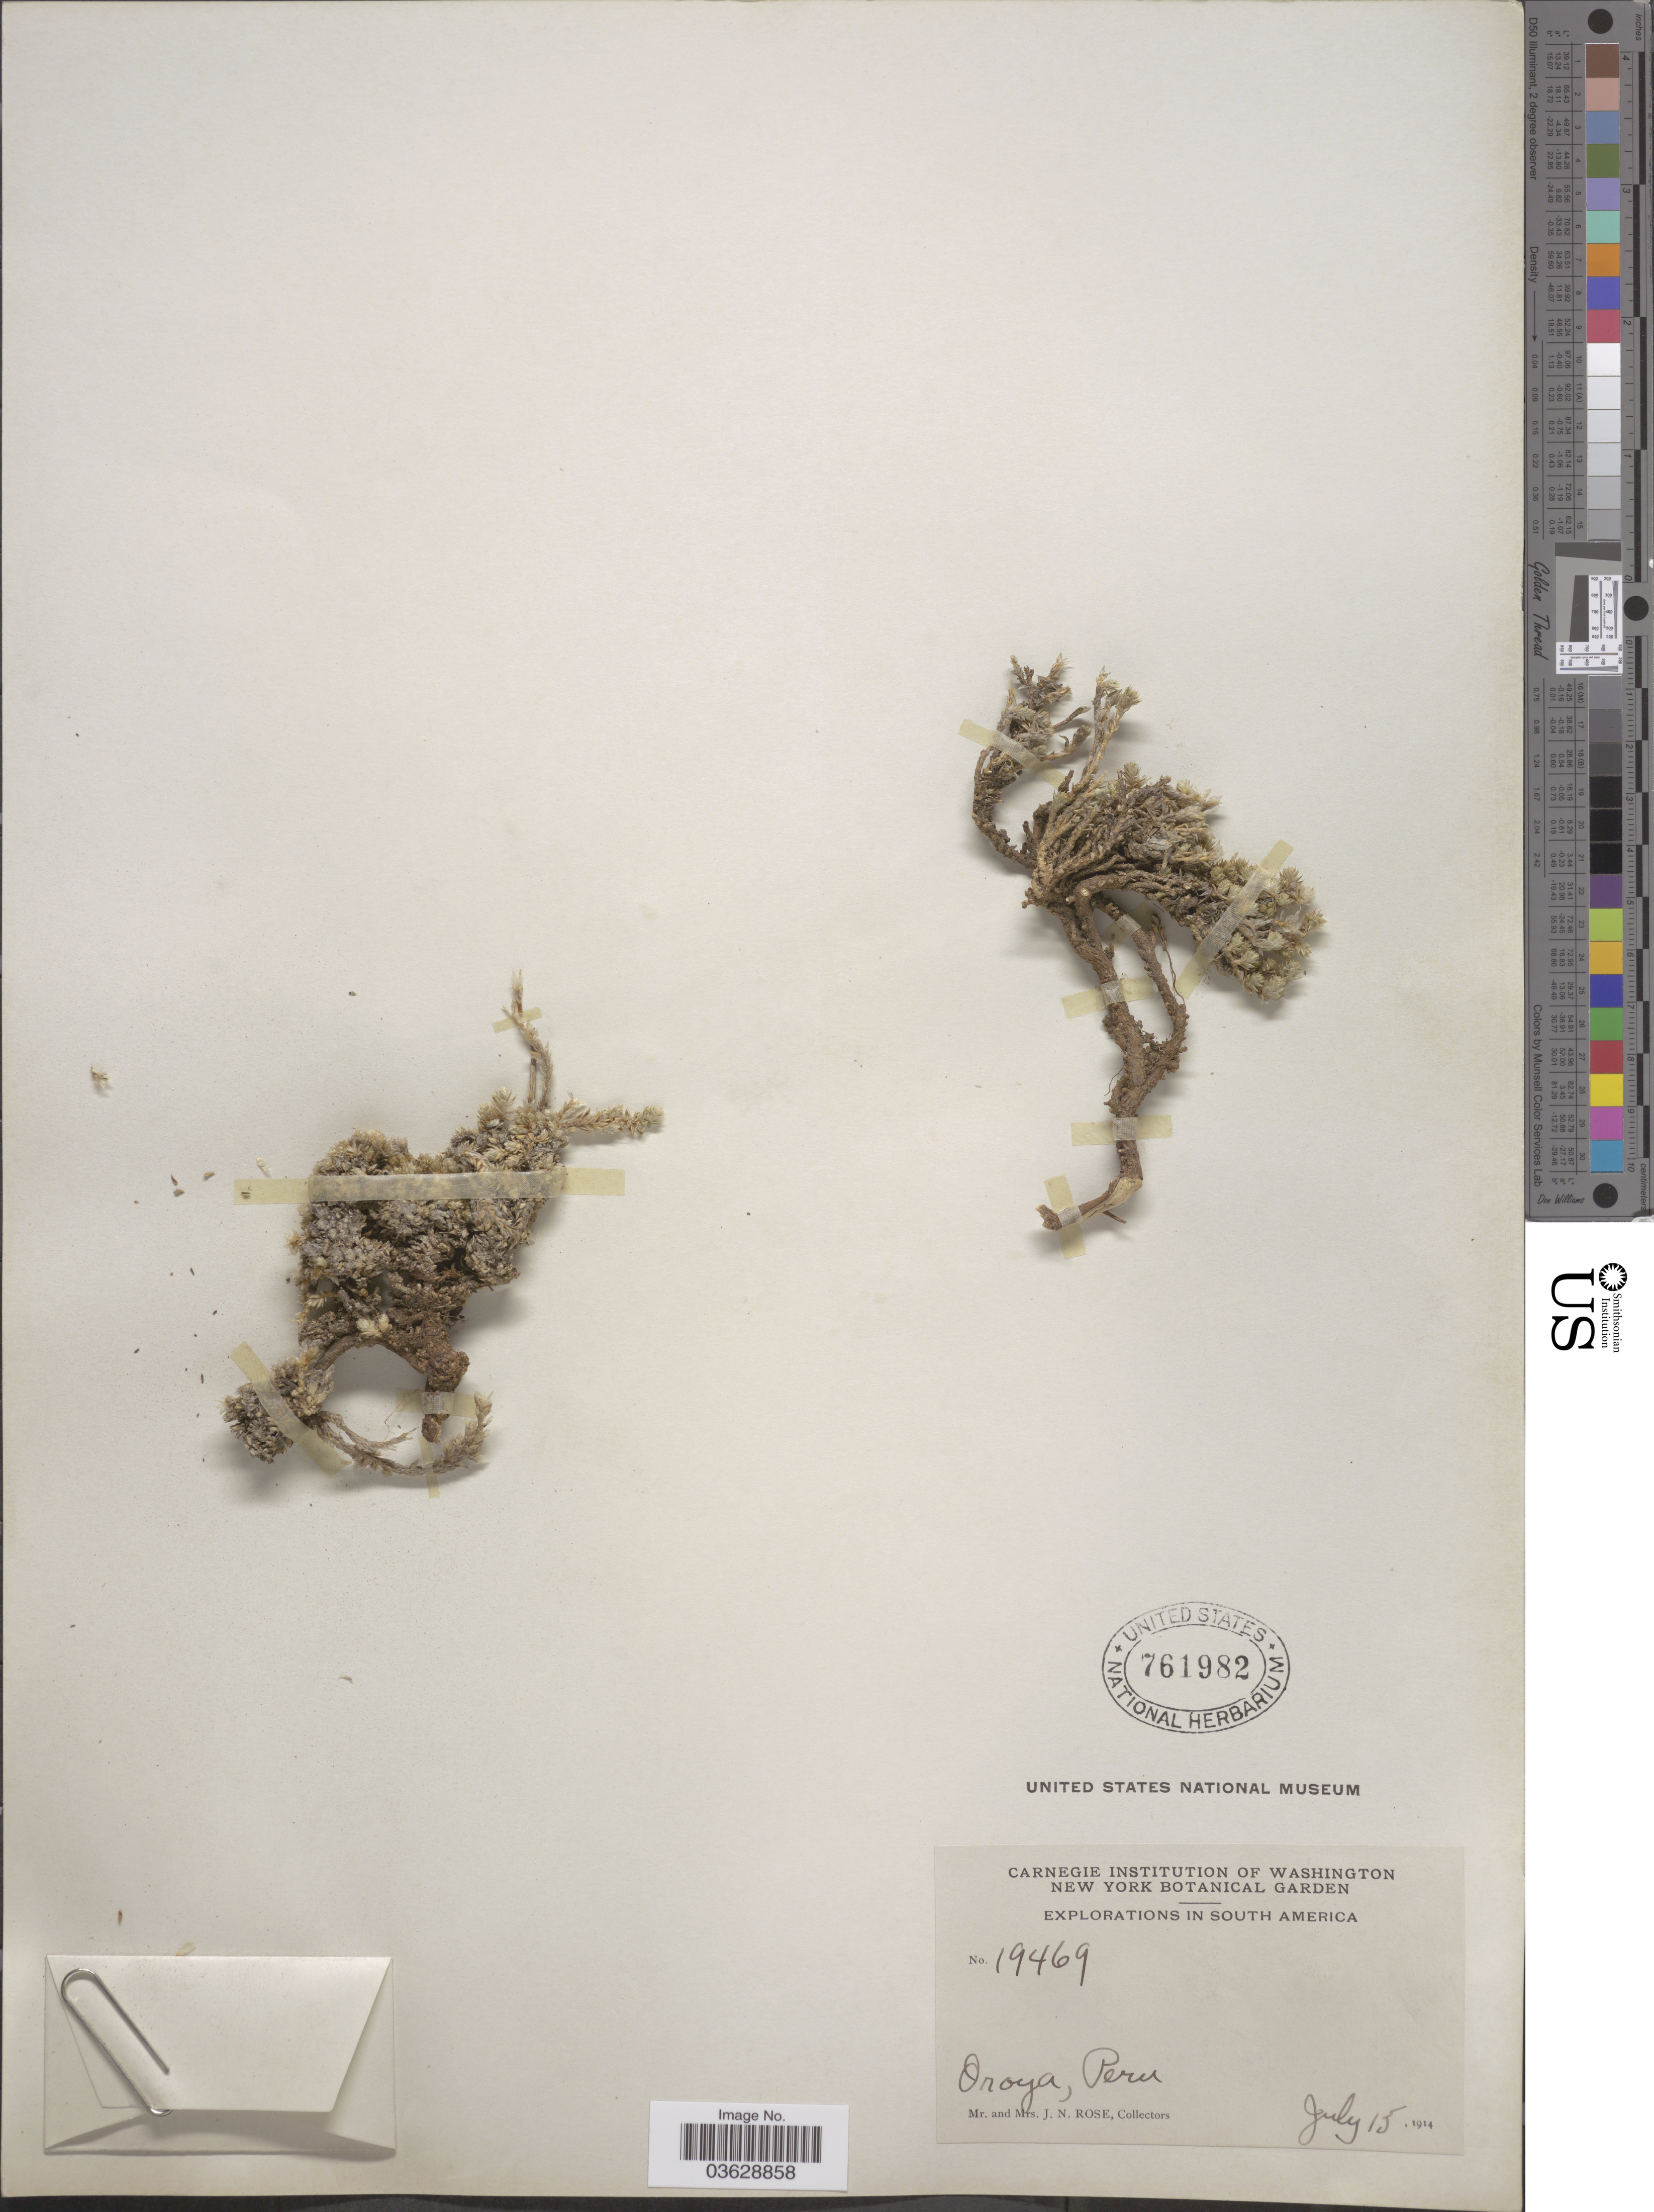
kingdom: Plantae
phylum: Tracheophyta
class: Magnoliopsida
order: Caryophyllales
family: Caryophyllaceae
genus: Paronychia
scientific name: Paronychia andina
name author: A. Gray in Wilkes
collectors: J. N. Rose & L. B. Rose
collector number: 19469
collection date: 1914-07-15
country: Bolivia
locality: Oroya.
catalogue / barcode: US 761982